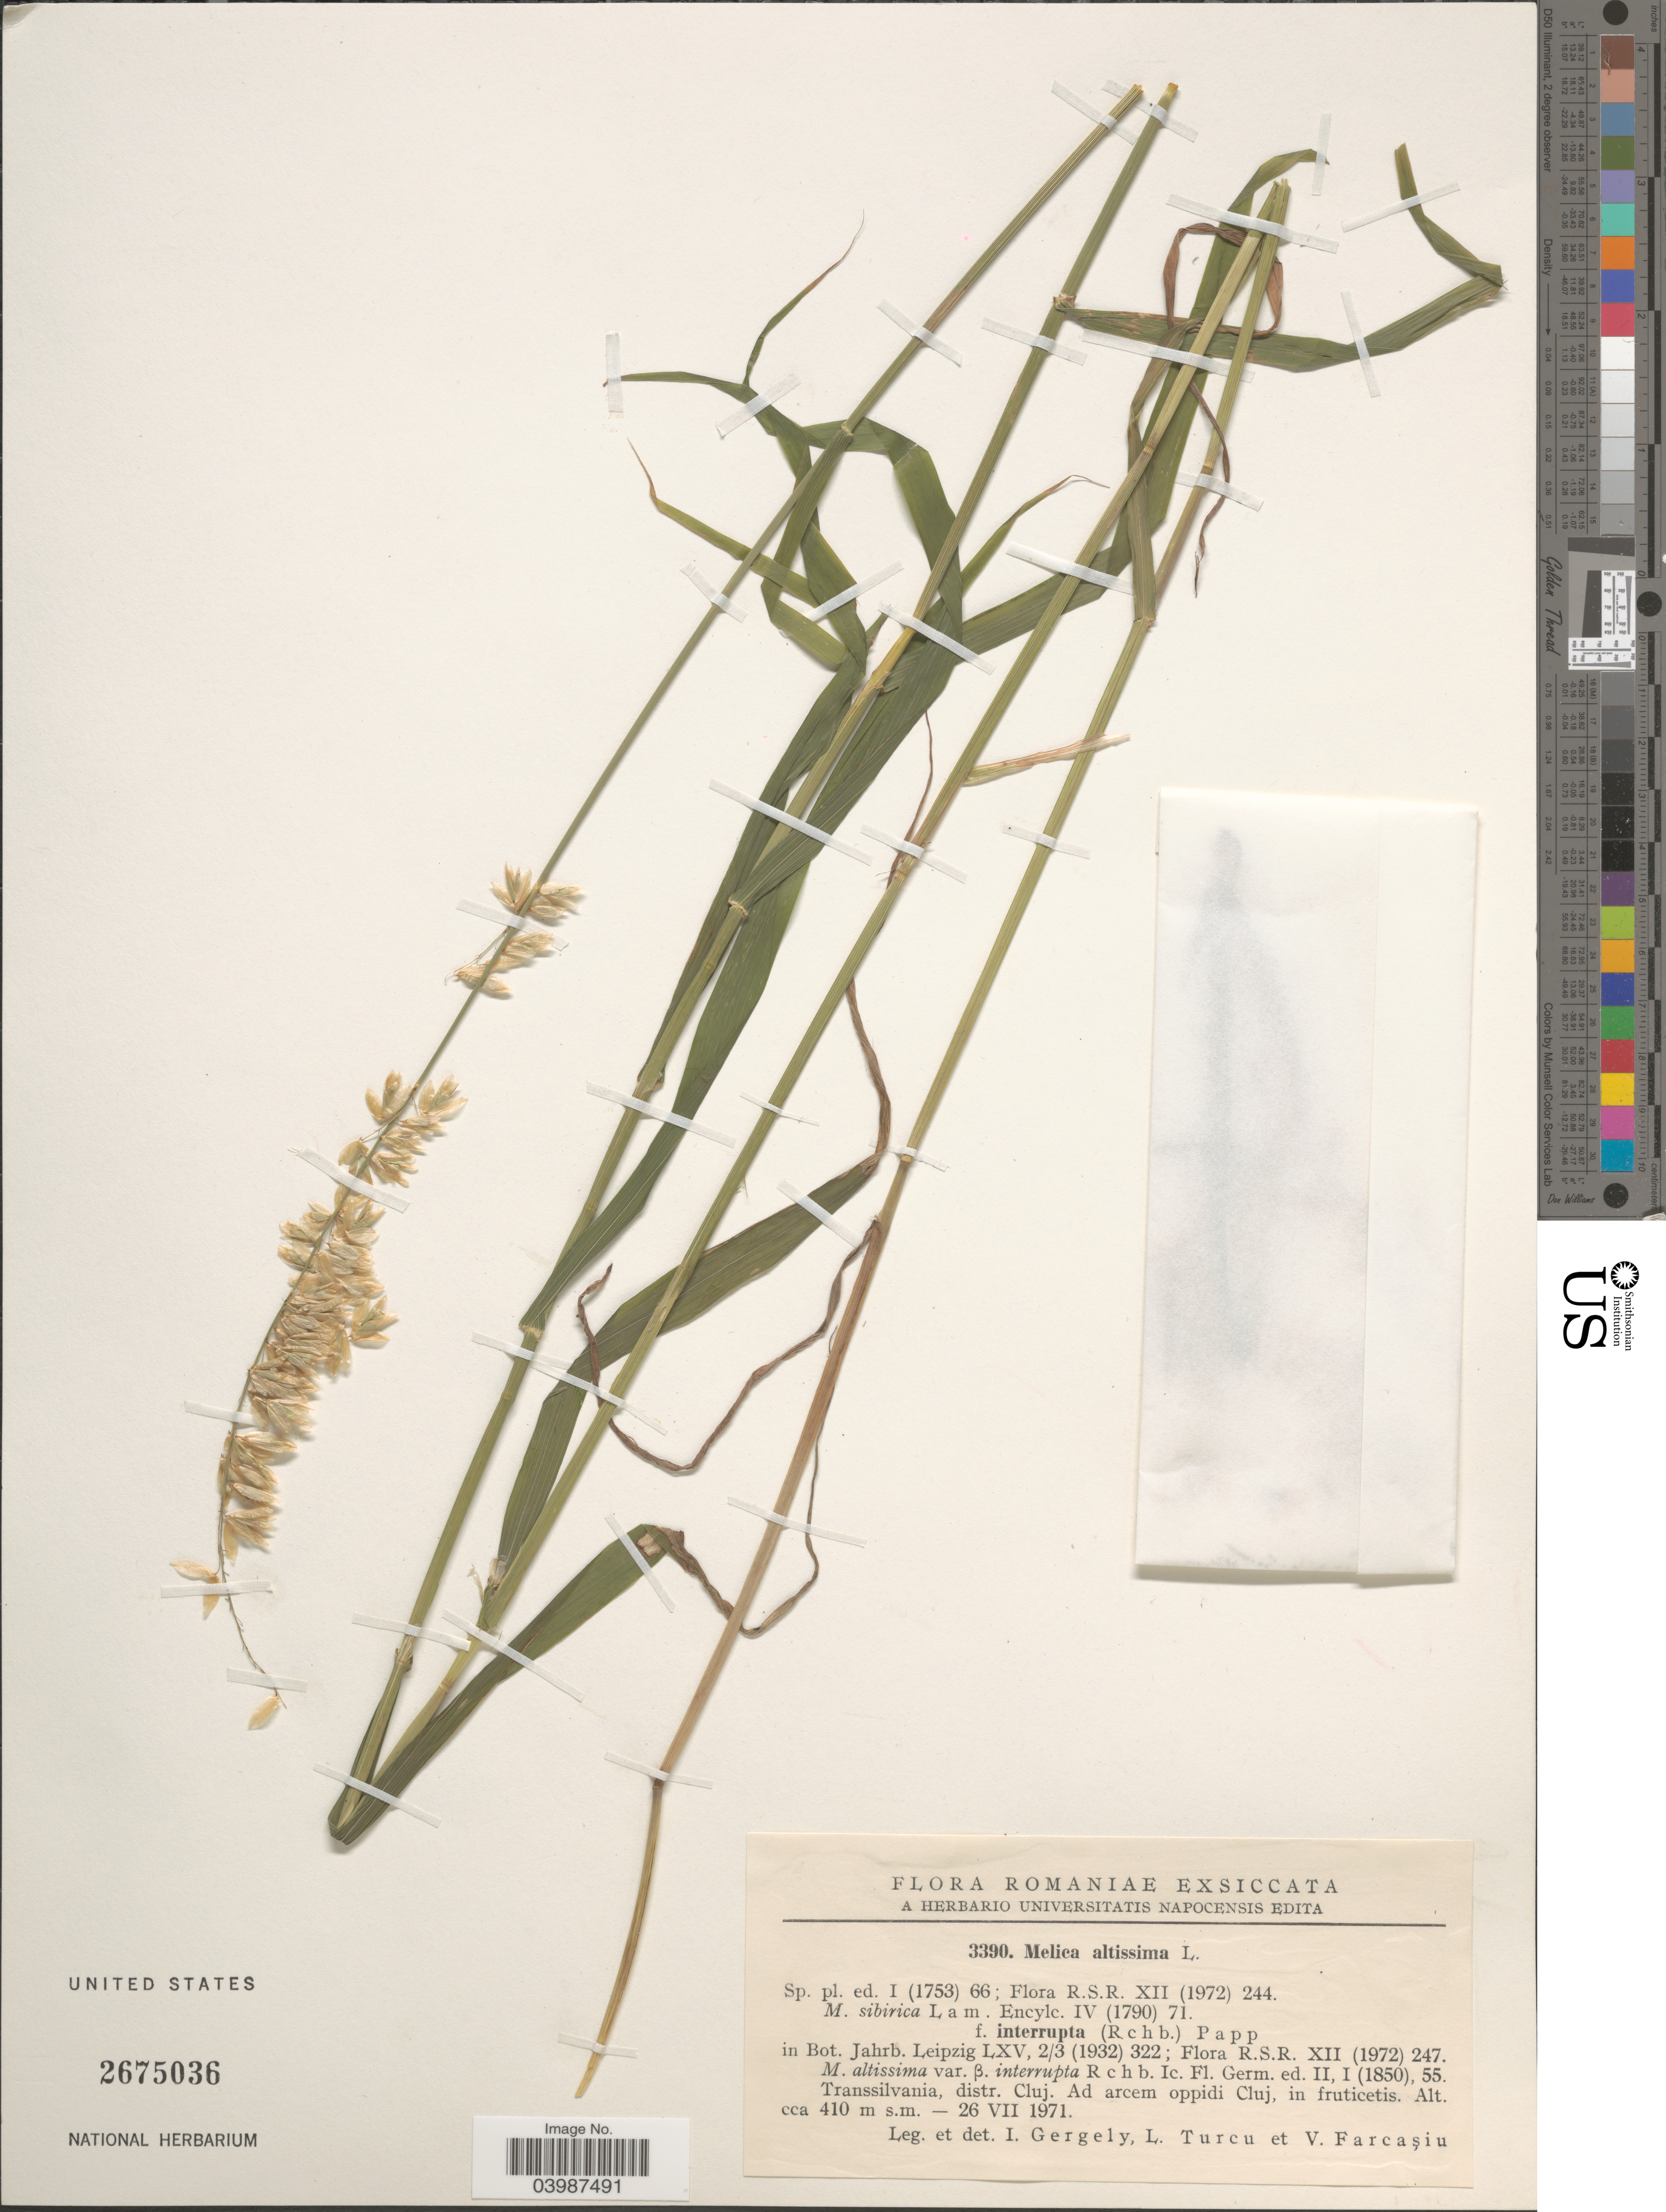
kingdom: Plantae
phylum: Tracheophyta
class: Liliopsida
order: Poales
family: Poaceae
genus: Melica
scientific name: Melica altissima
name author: L.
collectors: I. Gergely, L. Turcu & V. Farcasiu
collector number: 3390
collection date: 1971-07-26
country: Romania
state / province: Cluj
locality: Transsilvania, distr. Cluj. Ad arcem oppidi Cluj, in fruticetis.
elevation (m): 410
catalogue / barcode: US 2675036